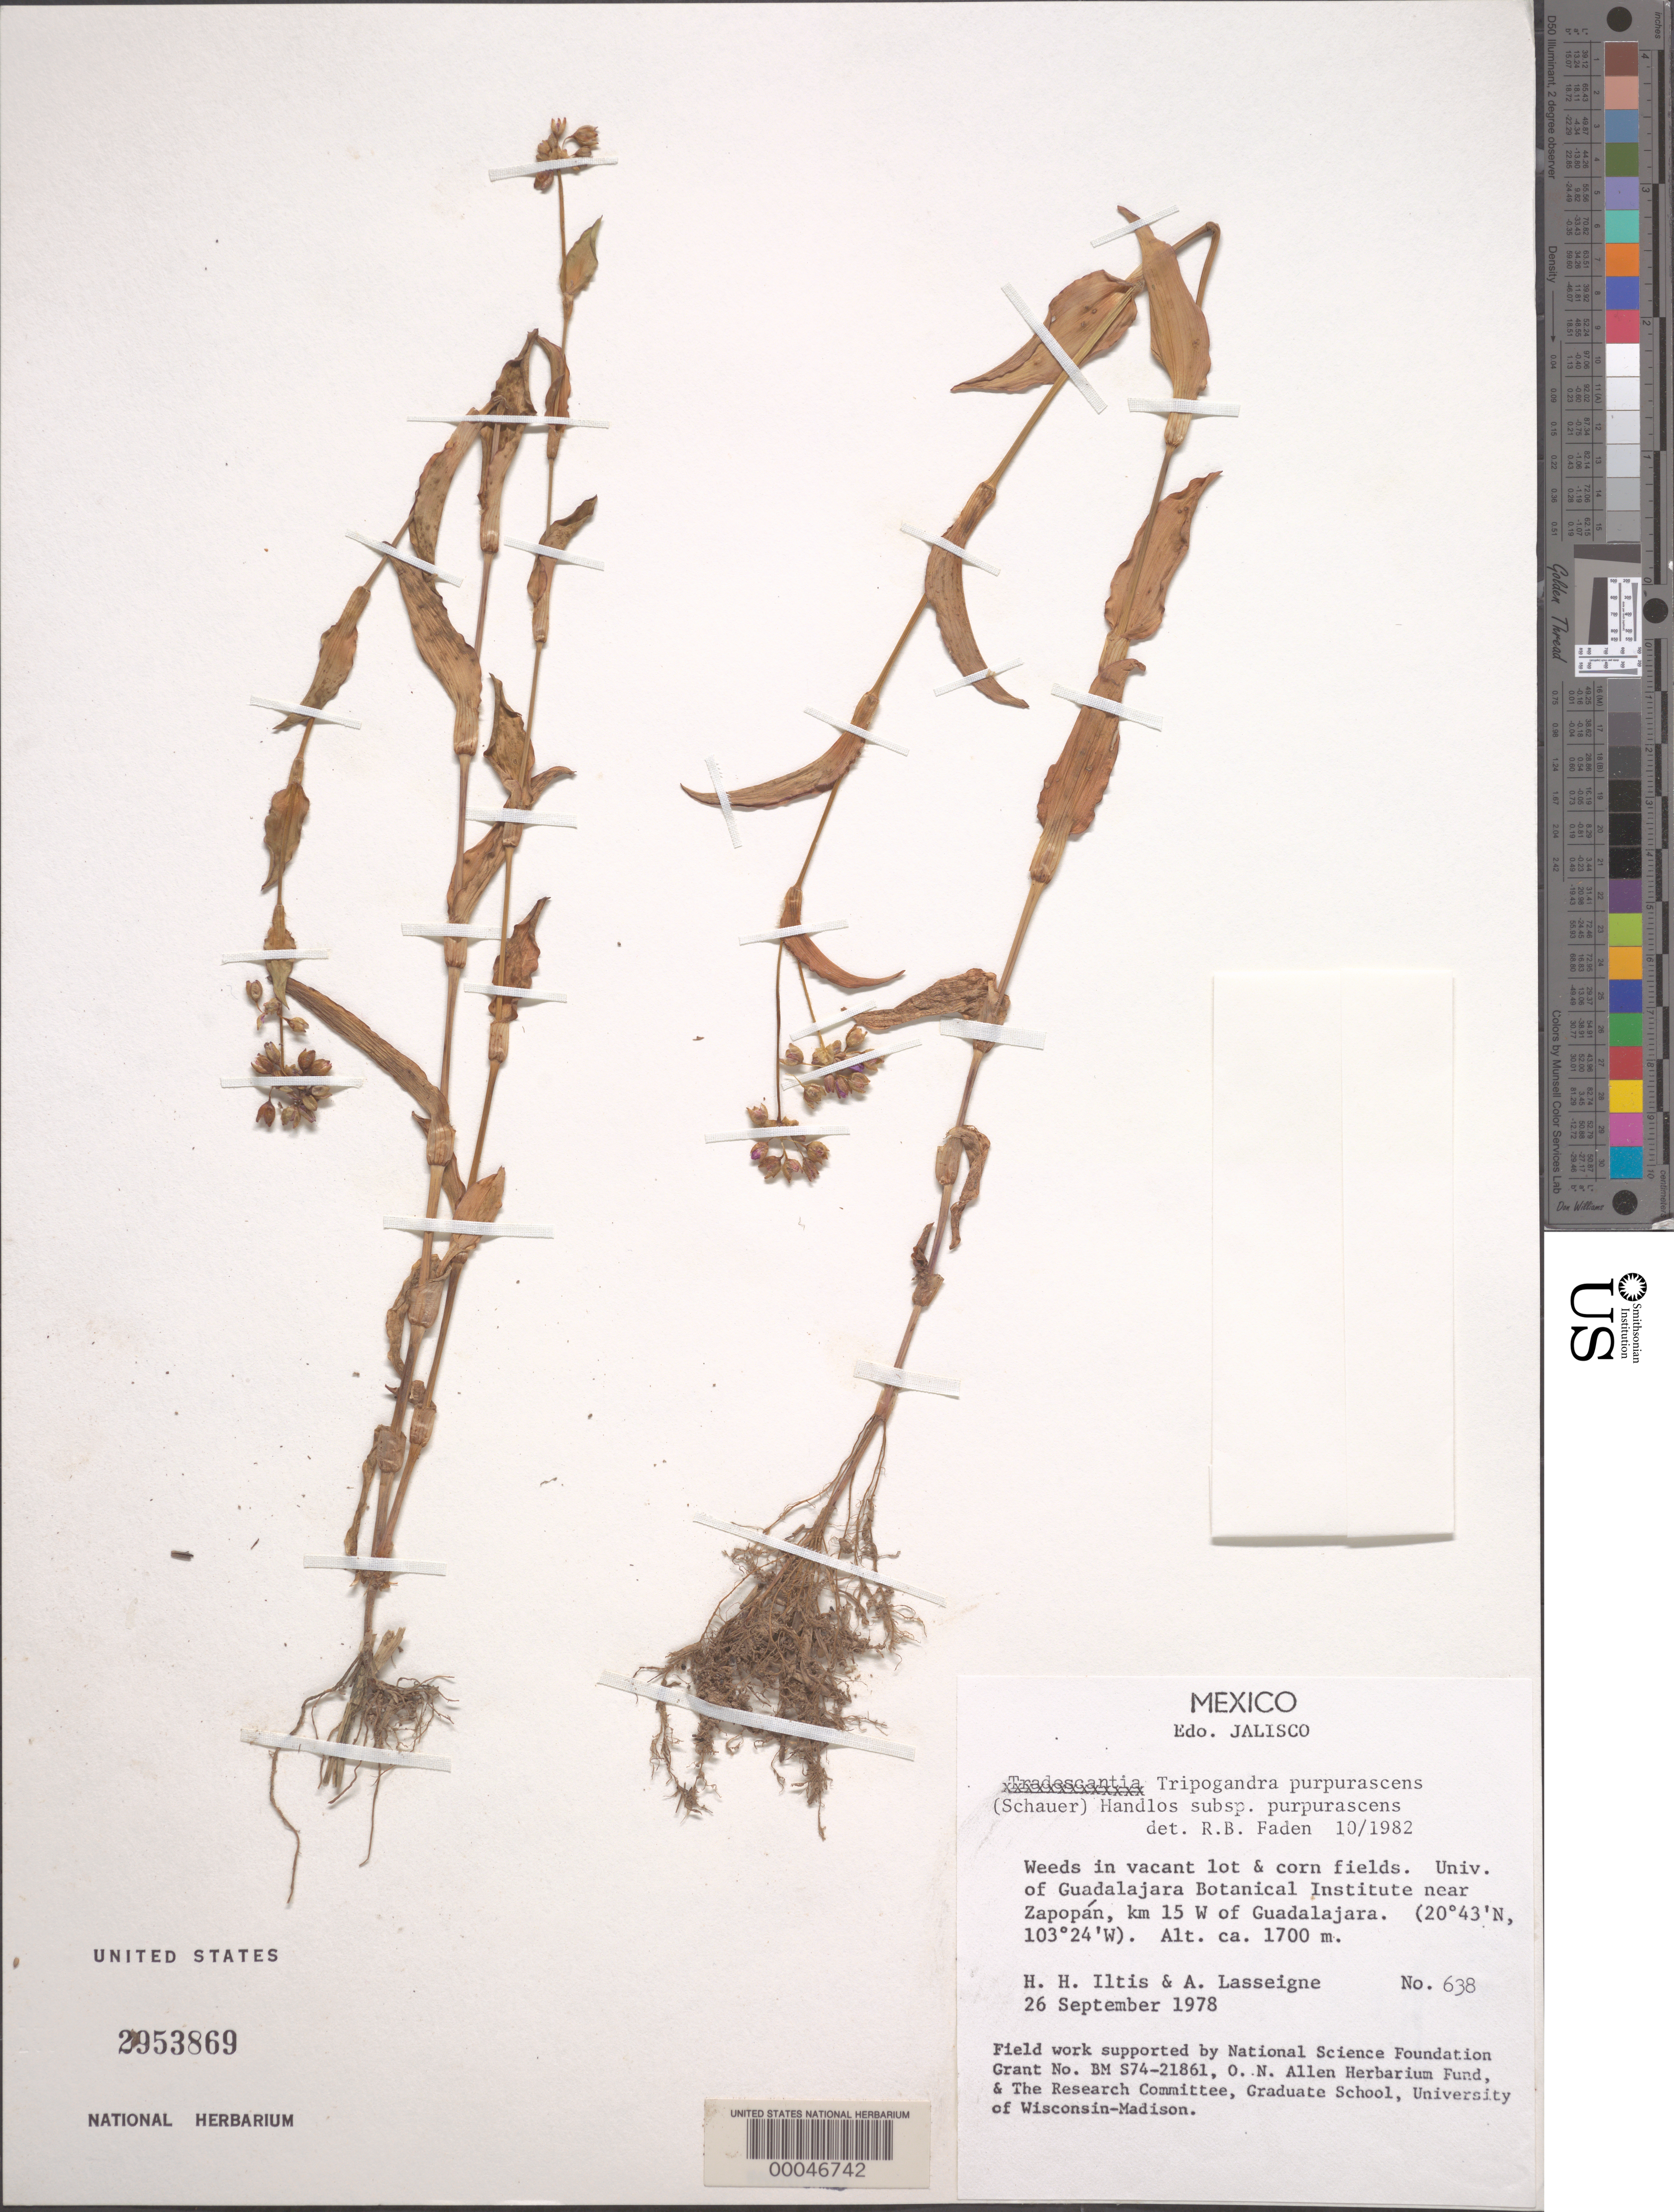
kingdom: Plantae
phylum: Tracheophyta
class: Liliopsida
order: Commelinales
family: Commelinaceae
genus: Tripogandra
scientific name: Tripogandra purpurascens subsp. purpurascens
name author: (S. Schauer) Handlos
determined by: Faden, Robert B., (US), Smithsonian Institution - National Museum of Natural History (UNITED STATES)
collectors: H. H. Iltis & A. Lassigne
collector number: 638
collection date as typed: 26 Sep 1978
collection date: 1978-09-26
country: Mexico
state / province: Jalisco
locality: Univ. of Guadalajara Botanical Institute, near Zapopan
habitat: Vacant lot and corn fields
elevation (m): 1700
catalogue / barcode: US 2953869